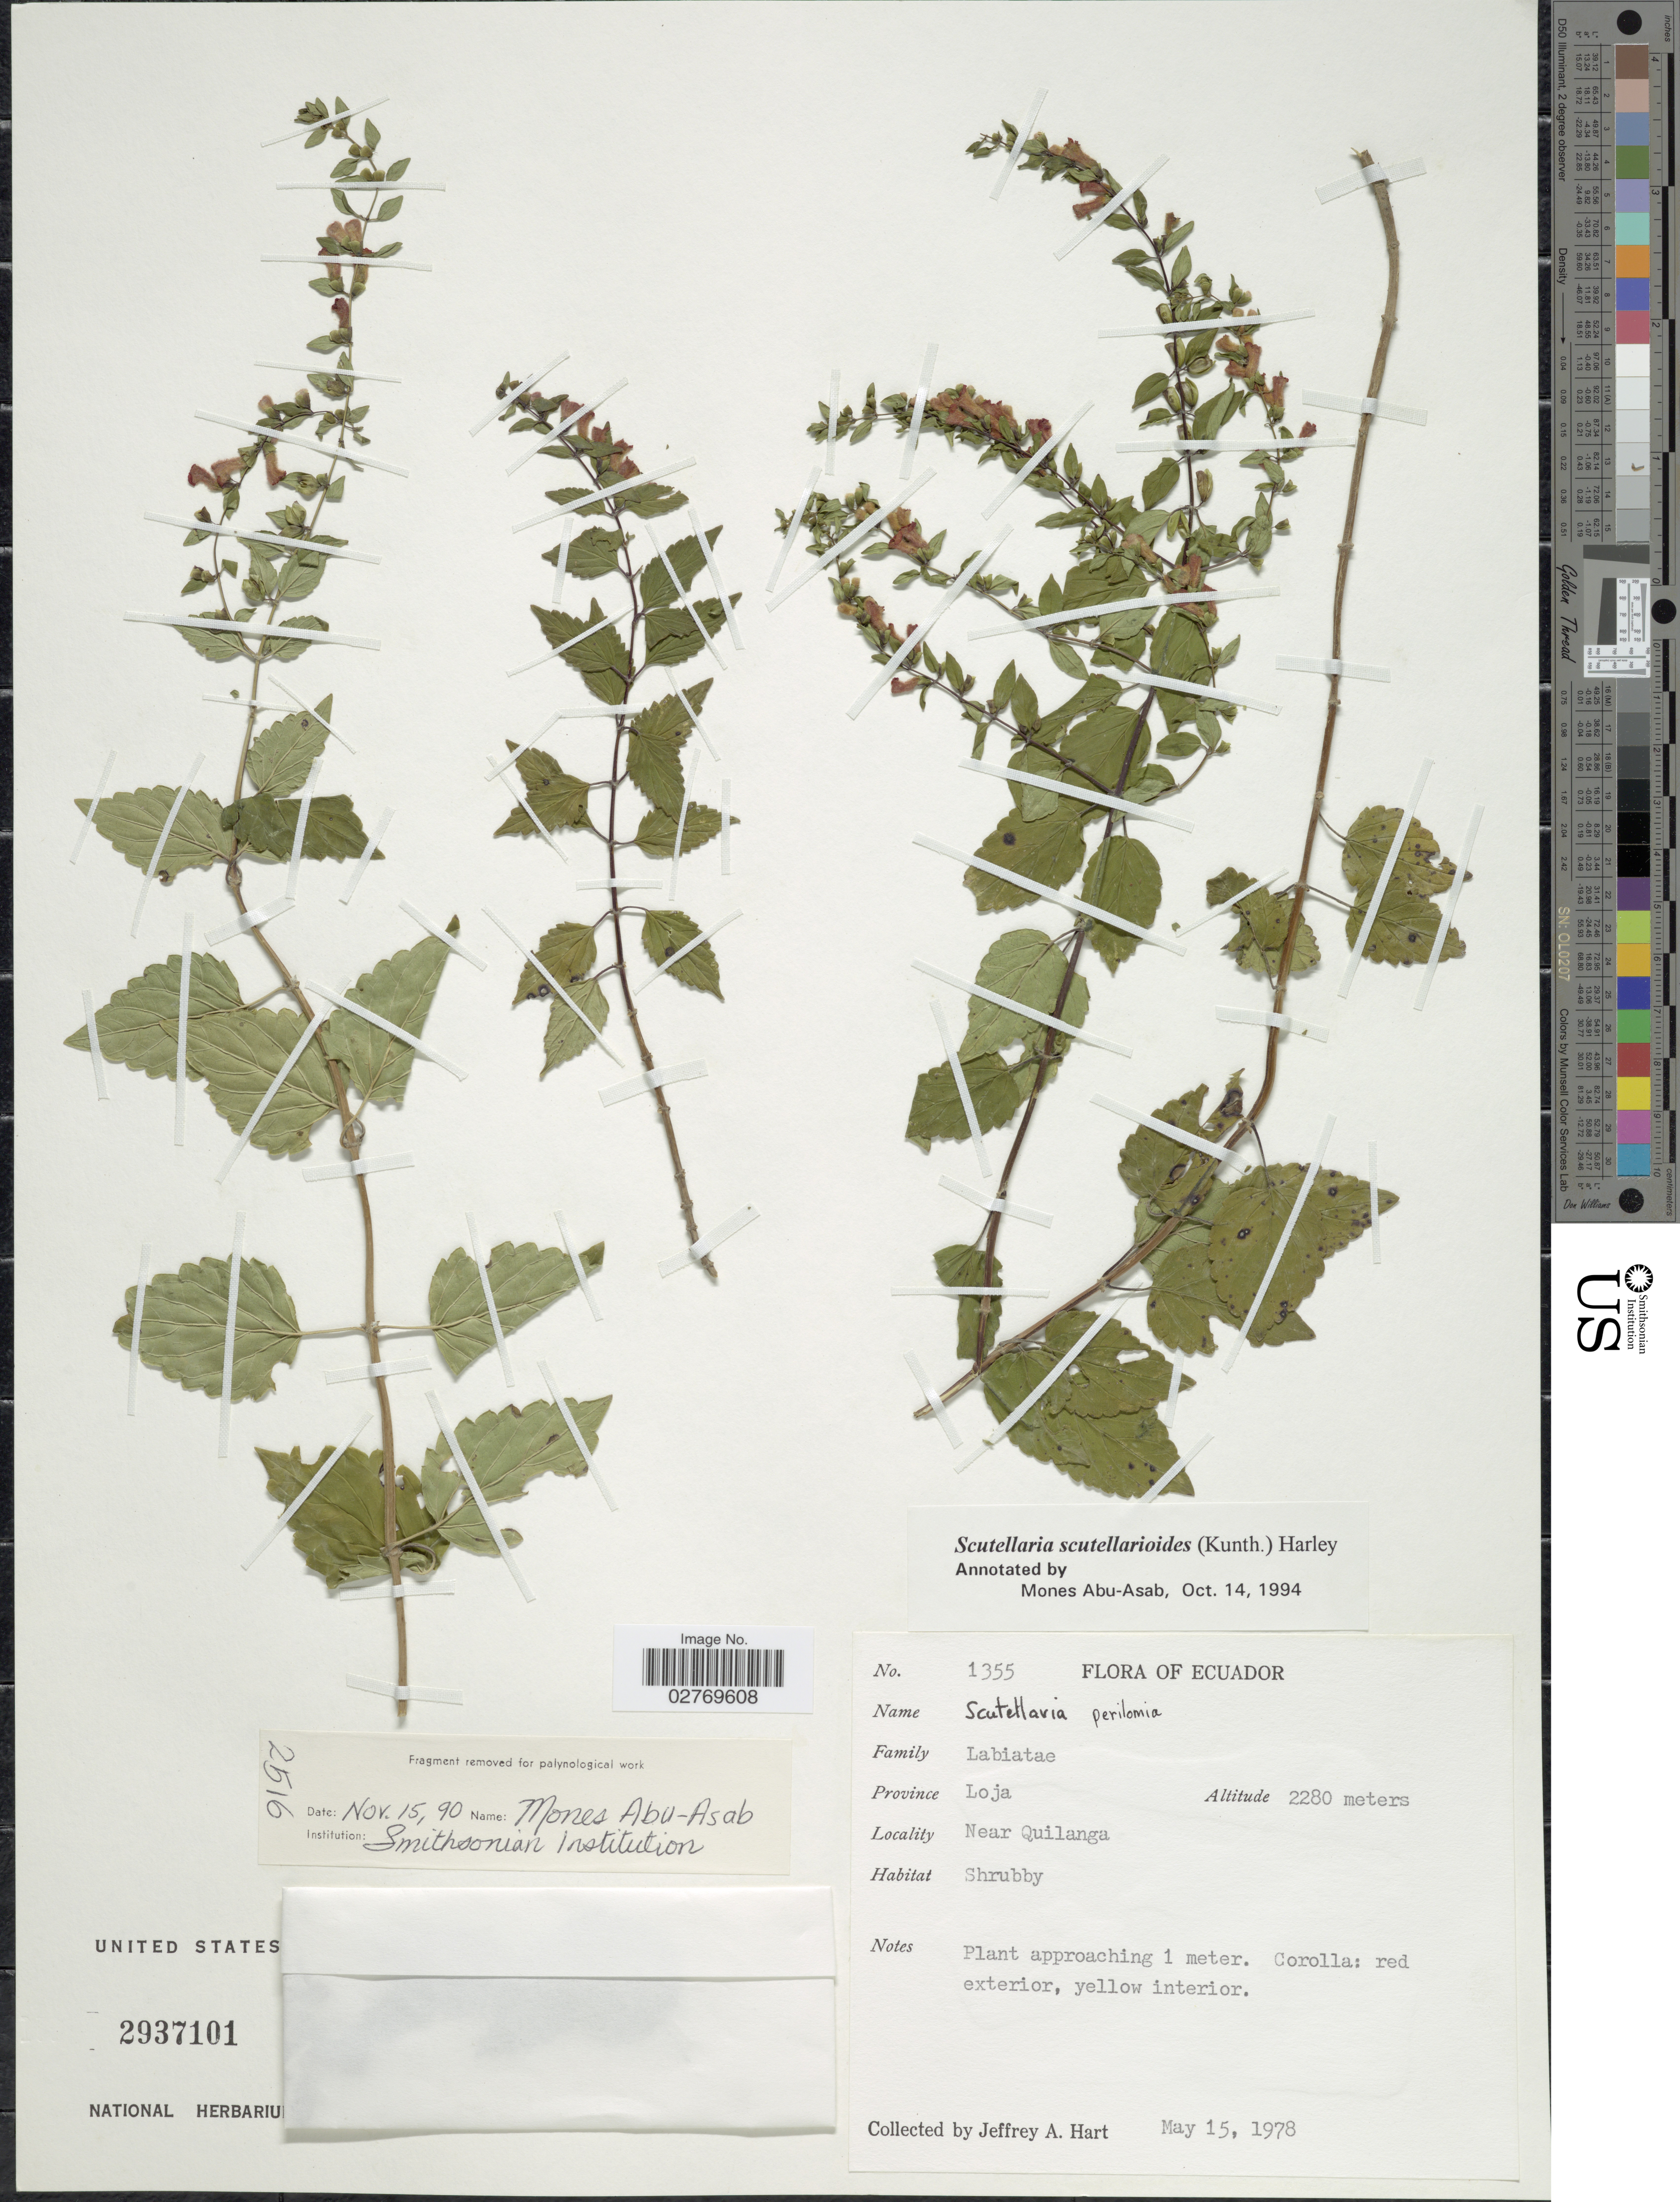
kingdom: Plantae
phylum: Tracheophyta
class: Magnoliopsida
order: Lamiales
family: Lamiaceae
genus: Scutellaria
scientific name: Scutellaria scutellarioides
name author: (Kunth) Harley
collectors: J. A. Hart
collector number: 1355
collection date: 1978-05-15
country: Ecuador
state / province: Loja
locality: Near Quilanga.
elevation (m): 2280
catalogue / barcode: US 2937101